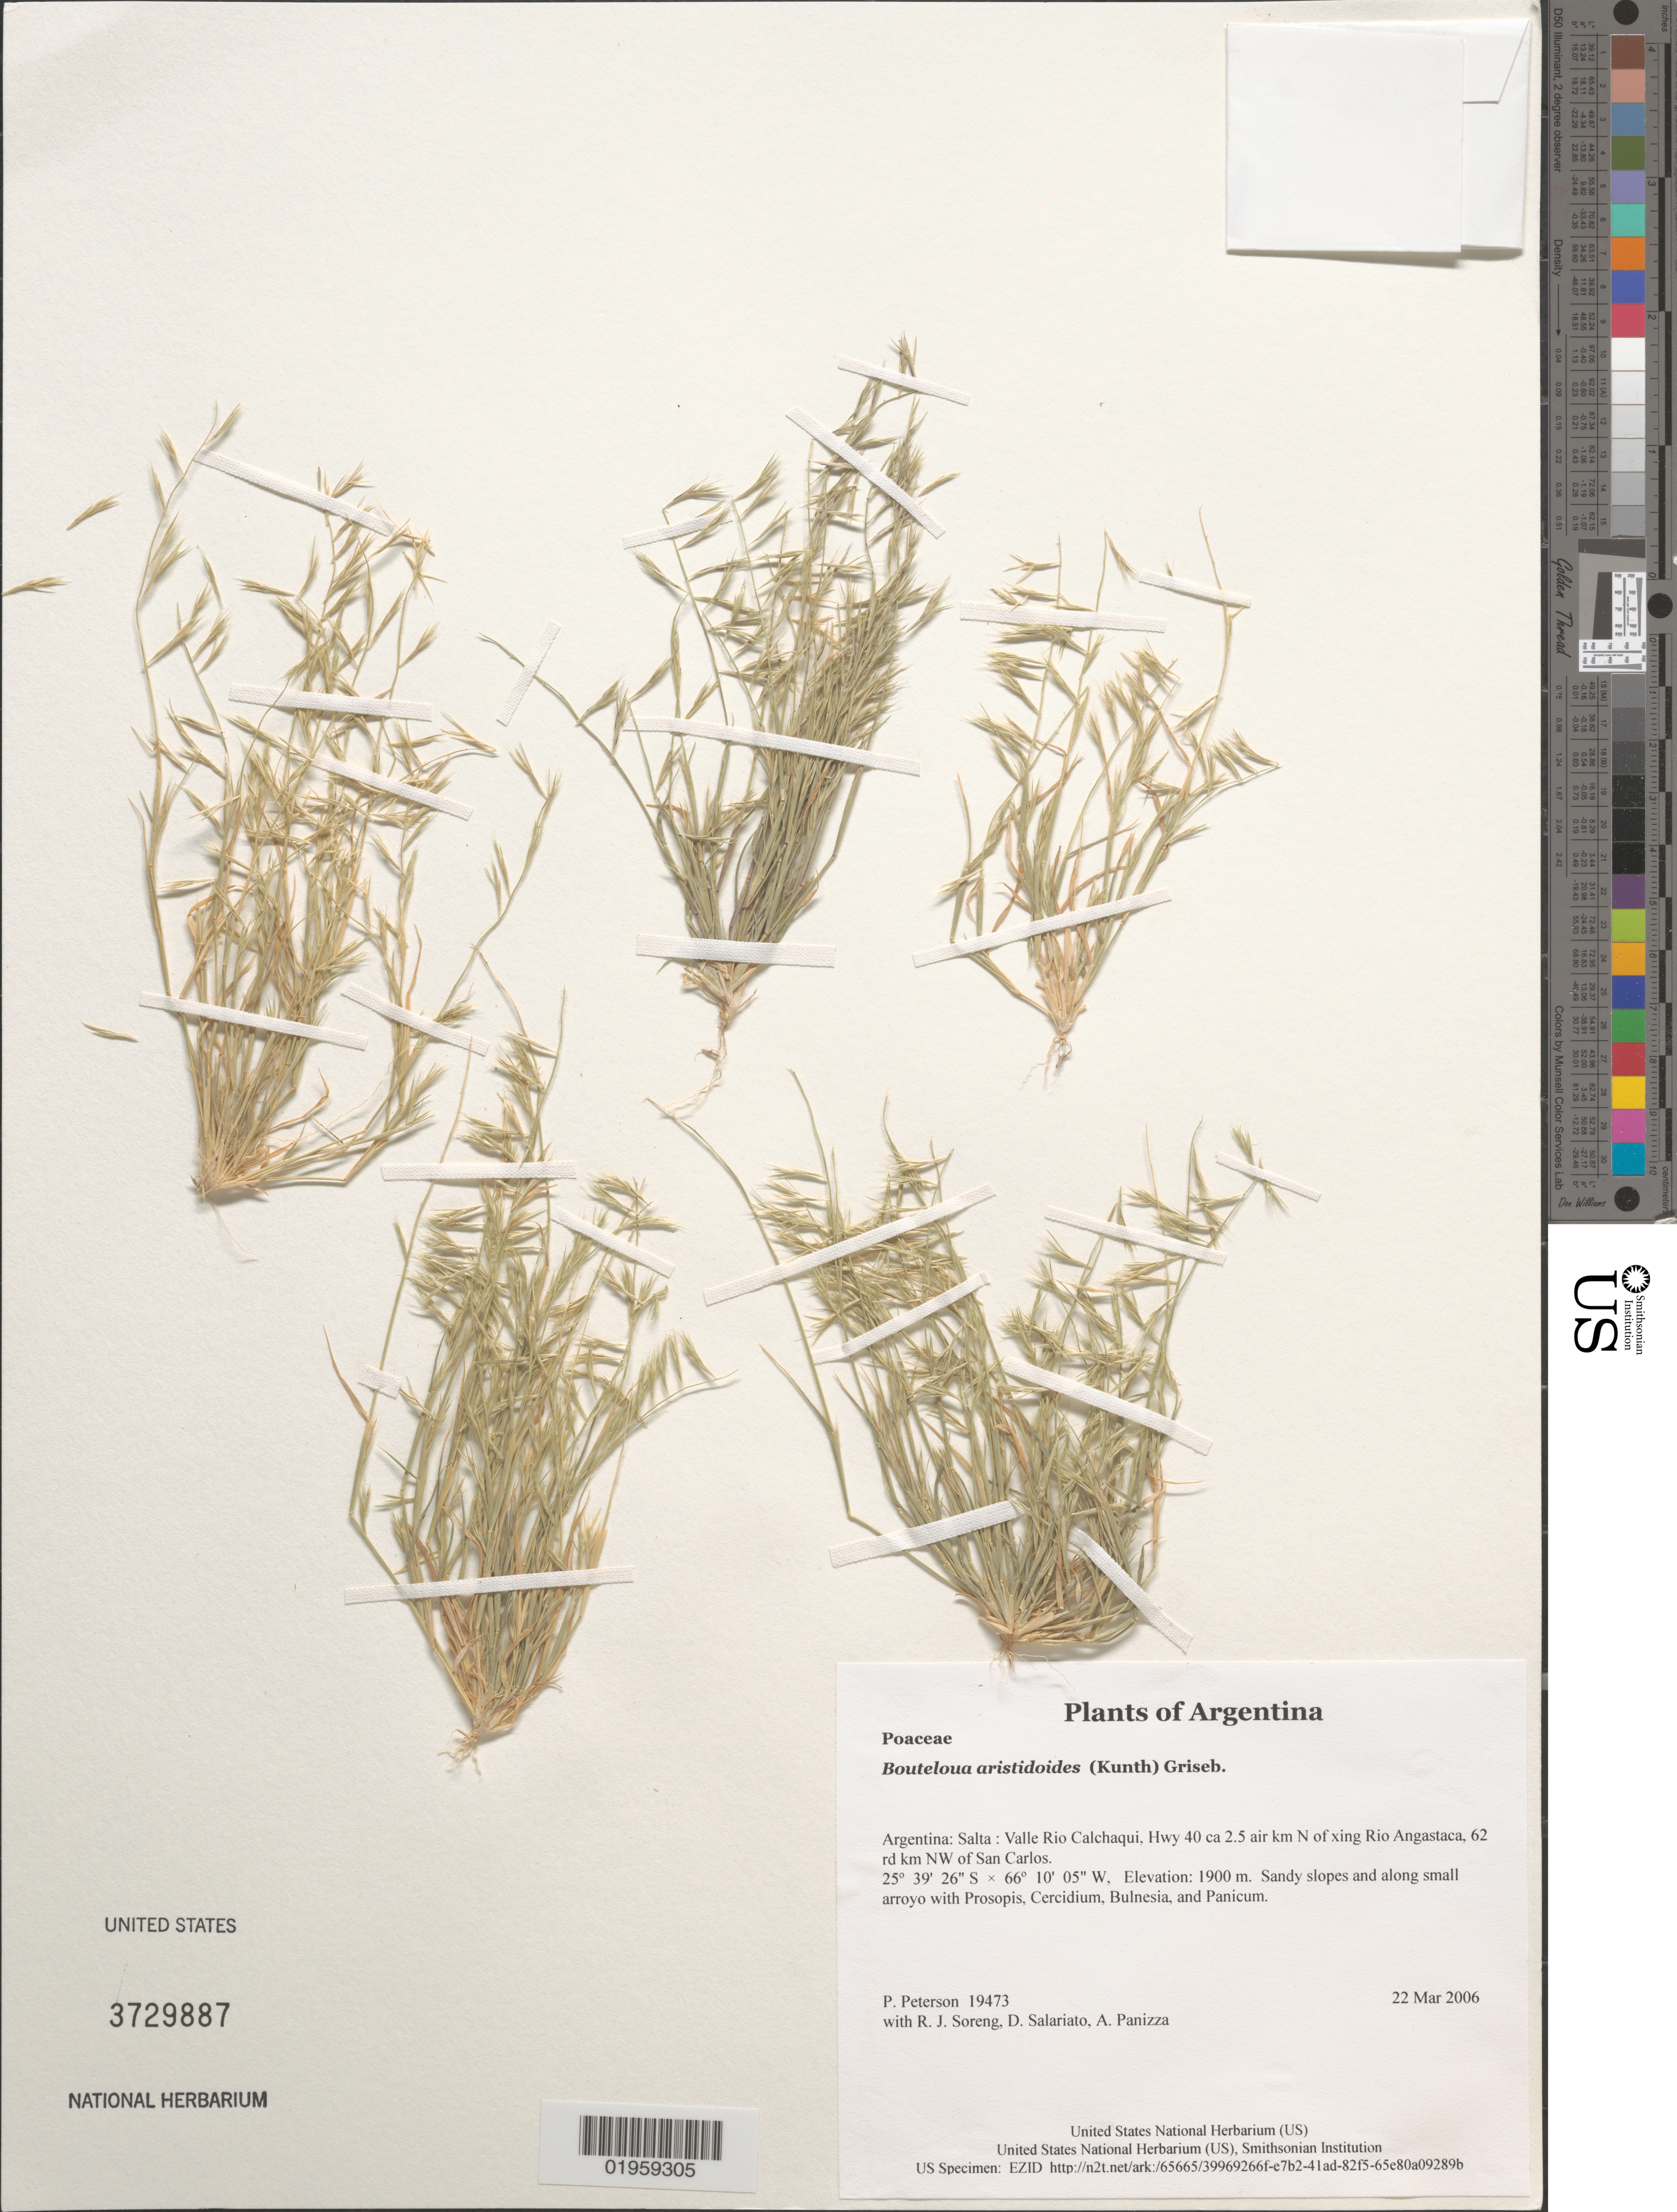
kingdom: Plantae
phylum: Tracheophyta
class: Liliopsida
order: Poales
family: Poaceae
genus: Bouteloua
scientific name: Bouteloua aristidoides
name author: (Kunth) Griseb.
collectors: P. M. Peterson, R. J. Soreng, D. Salariato & A. Panizza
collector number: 19473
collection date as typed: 22 Mar 2006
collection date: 2006-03-22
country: Argentina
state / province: Salta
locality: Valle Rio Calchaqui, Hwy 40 ca 2.5 air km N of xing Rio Angastaca, 62 rd km NW of San Carlos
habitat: Sandy slopes and along small arroyo with Prosopis, Cercidium, Bulnesia, and Panicum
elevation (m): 1900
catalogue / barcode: US 3729887